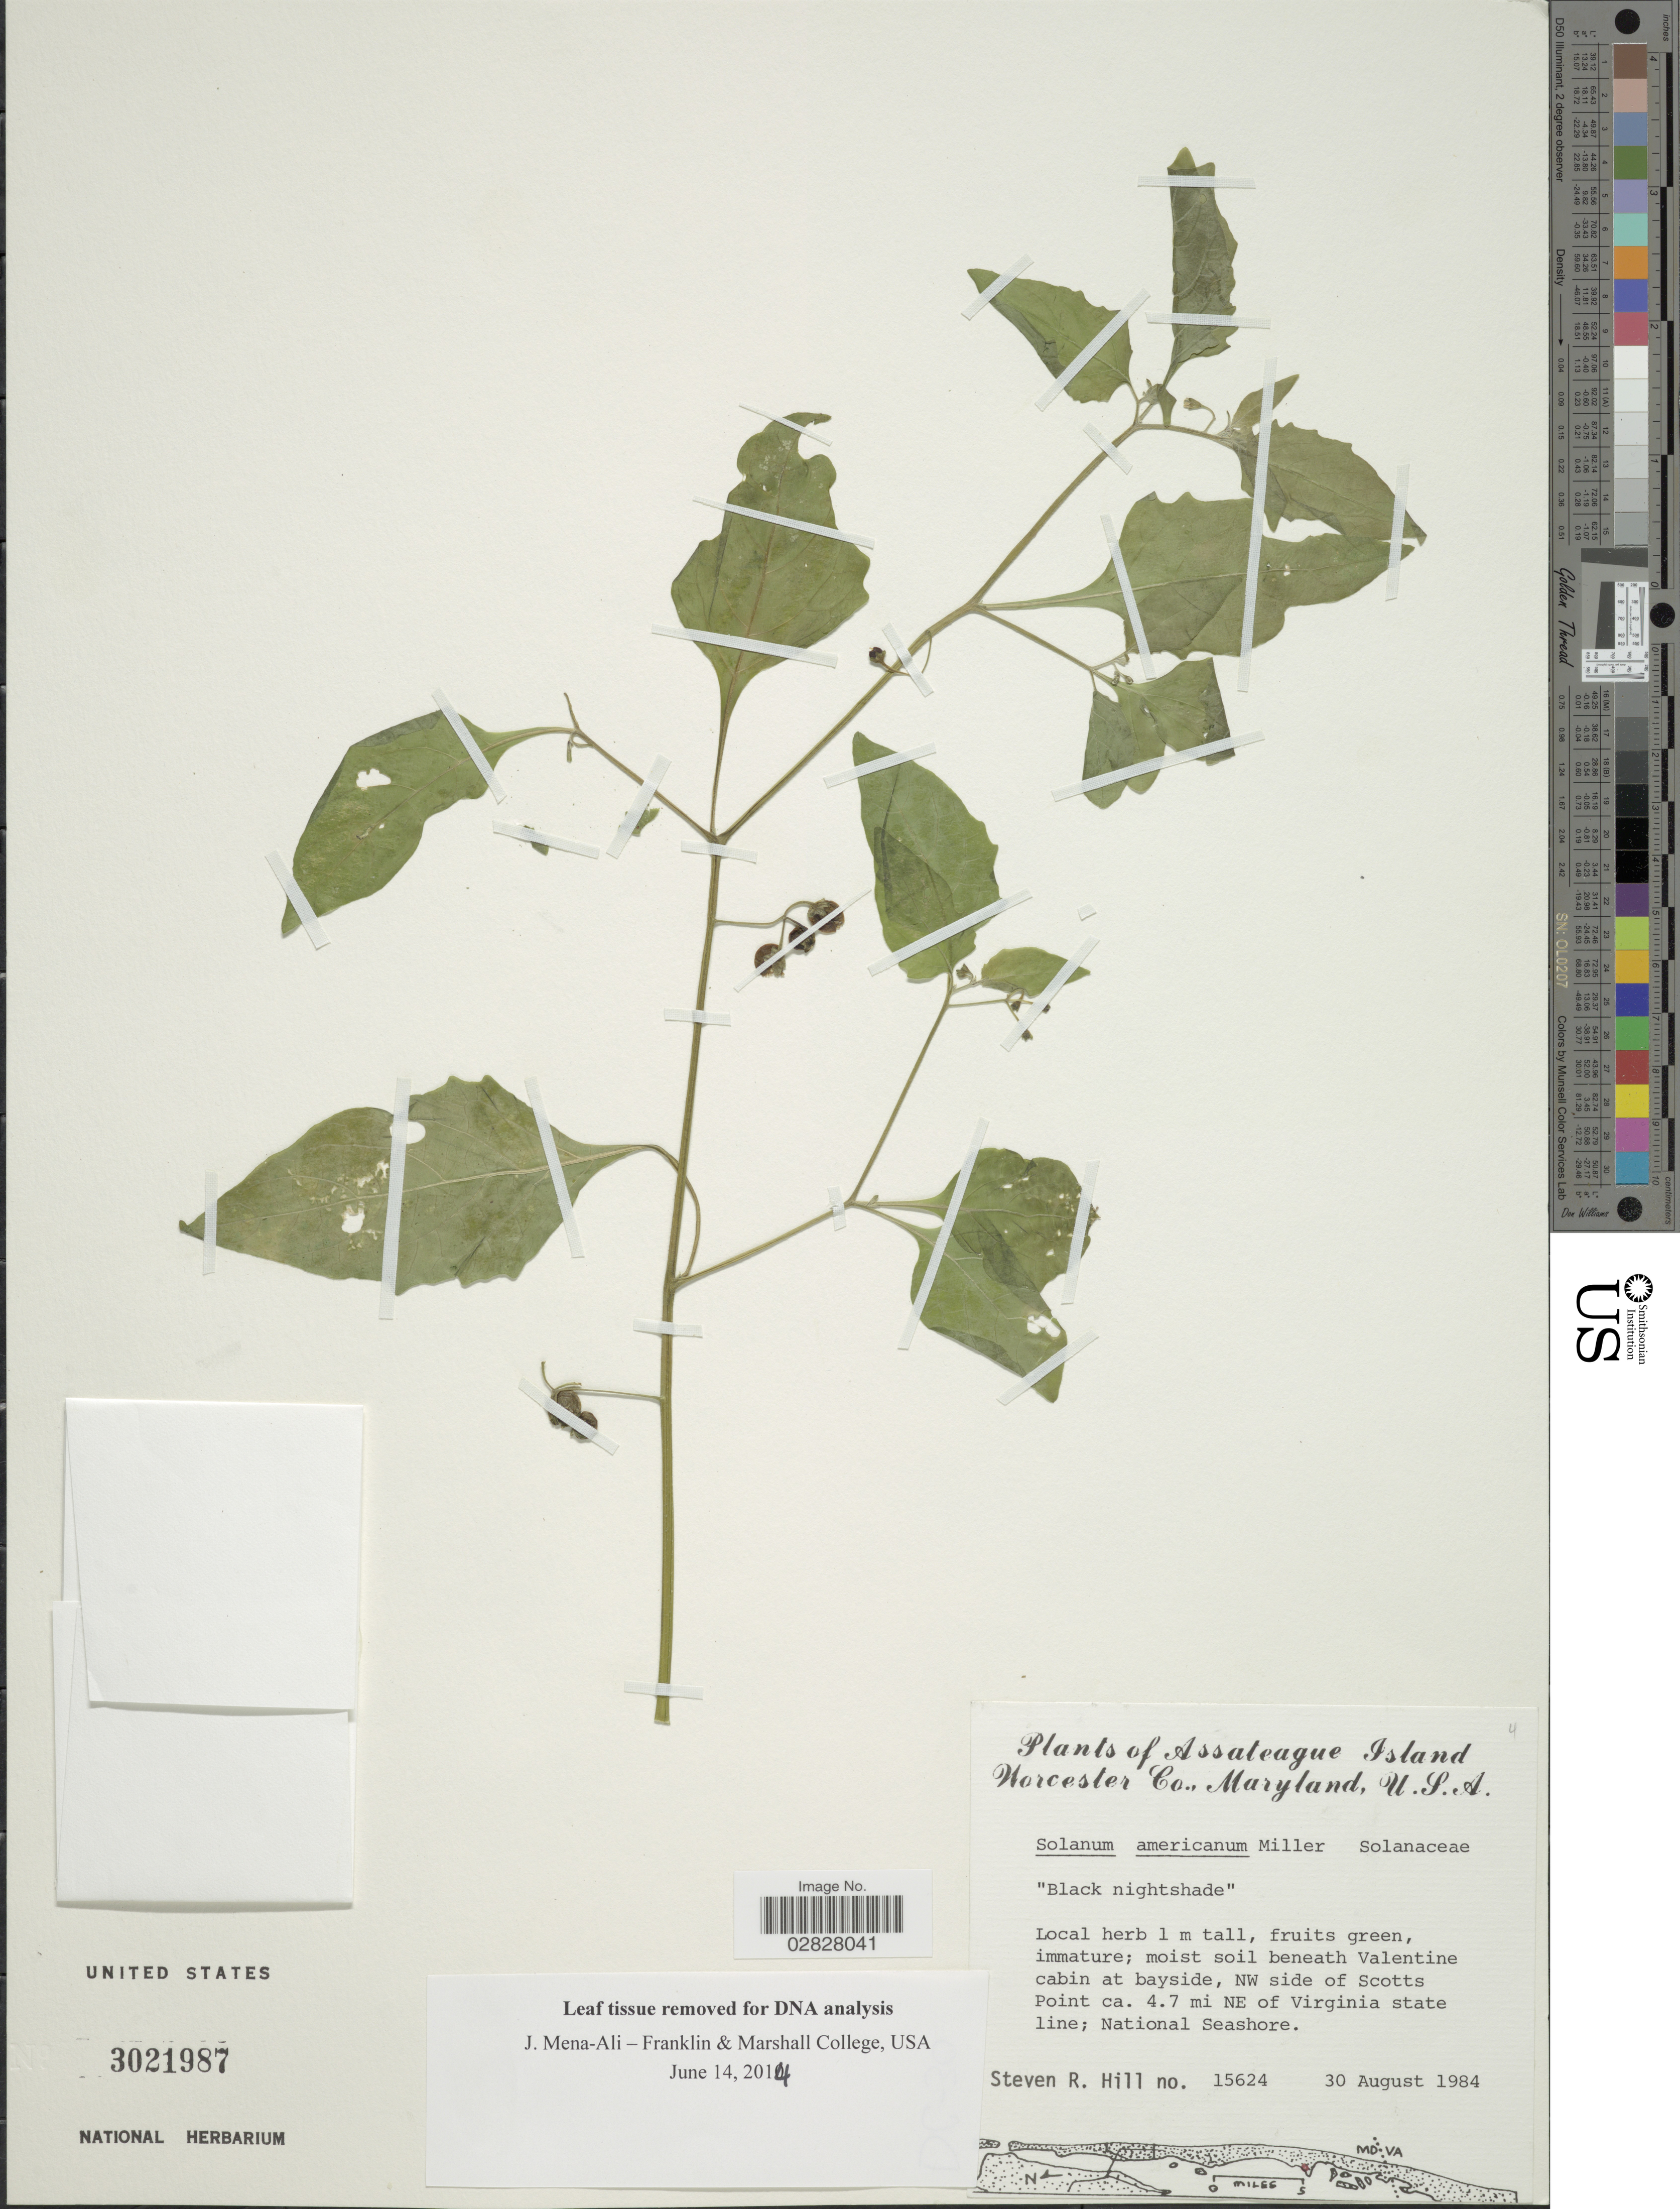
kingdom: Plantae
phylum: Tracheophyta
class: Magnoliopsida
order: Solanales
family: Solanaceae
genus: Solanum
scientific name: Solanum americanum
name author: Mill.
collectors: S. Hill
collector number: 15624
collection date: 1984-08-30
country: United States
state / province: Maryland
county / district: Worcester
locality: Assateague Island Worcester Co., moist soil beneath Valentine cabin at bayside, NW side of Scotts Point ca. 4.7 mi NE of Virginia state line; National Seashore.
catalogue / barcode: US 3021987